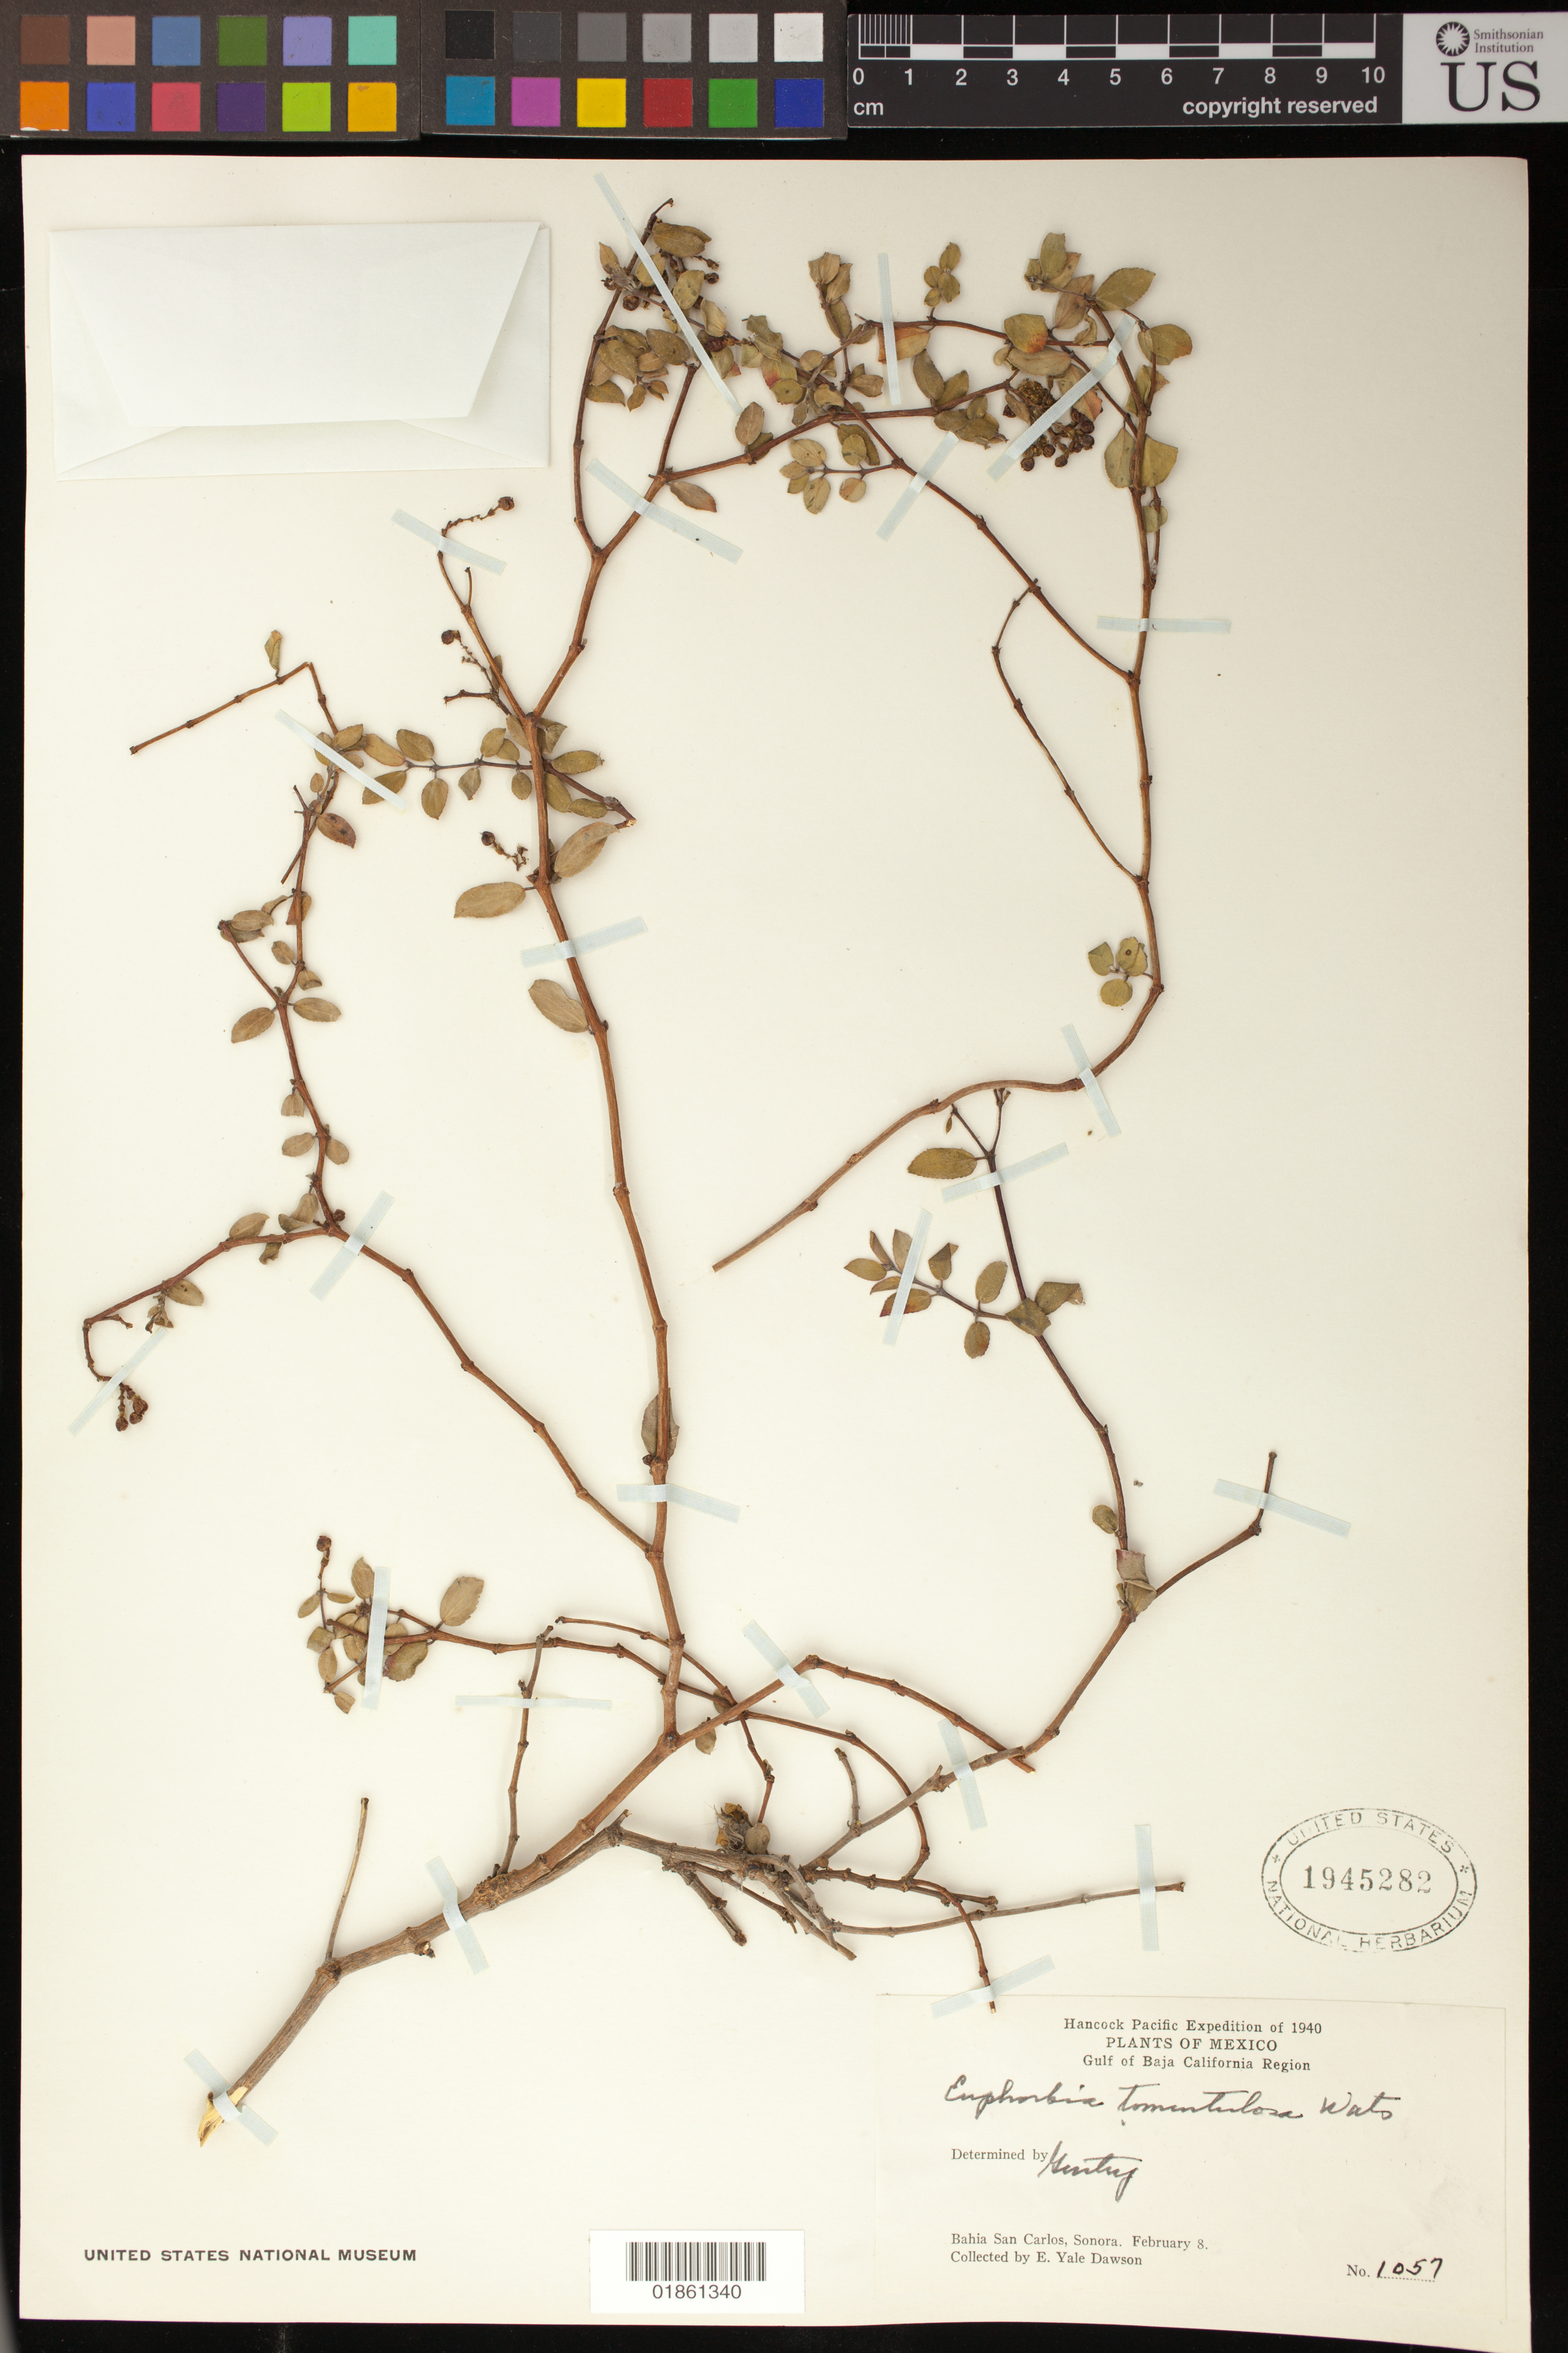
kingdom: Plantae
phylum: Tracheophyta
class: Magnoliopsida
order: Malpighiales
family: Euphorbiaceae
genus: Euphorbia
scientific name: Euphorbia tomentulosa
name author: S. Watson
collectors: E. Y. Dawson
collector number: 1057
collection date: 1940-02-08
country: Mexico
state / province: Sonora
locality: Bahia San Carlos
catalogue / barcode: US 1945282